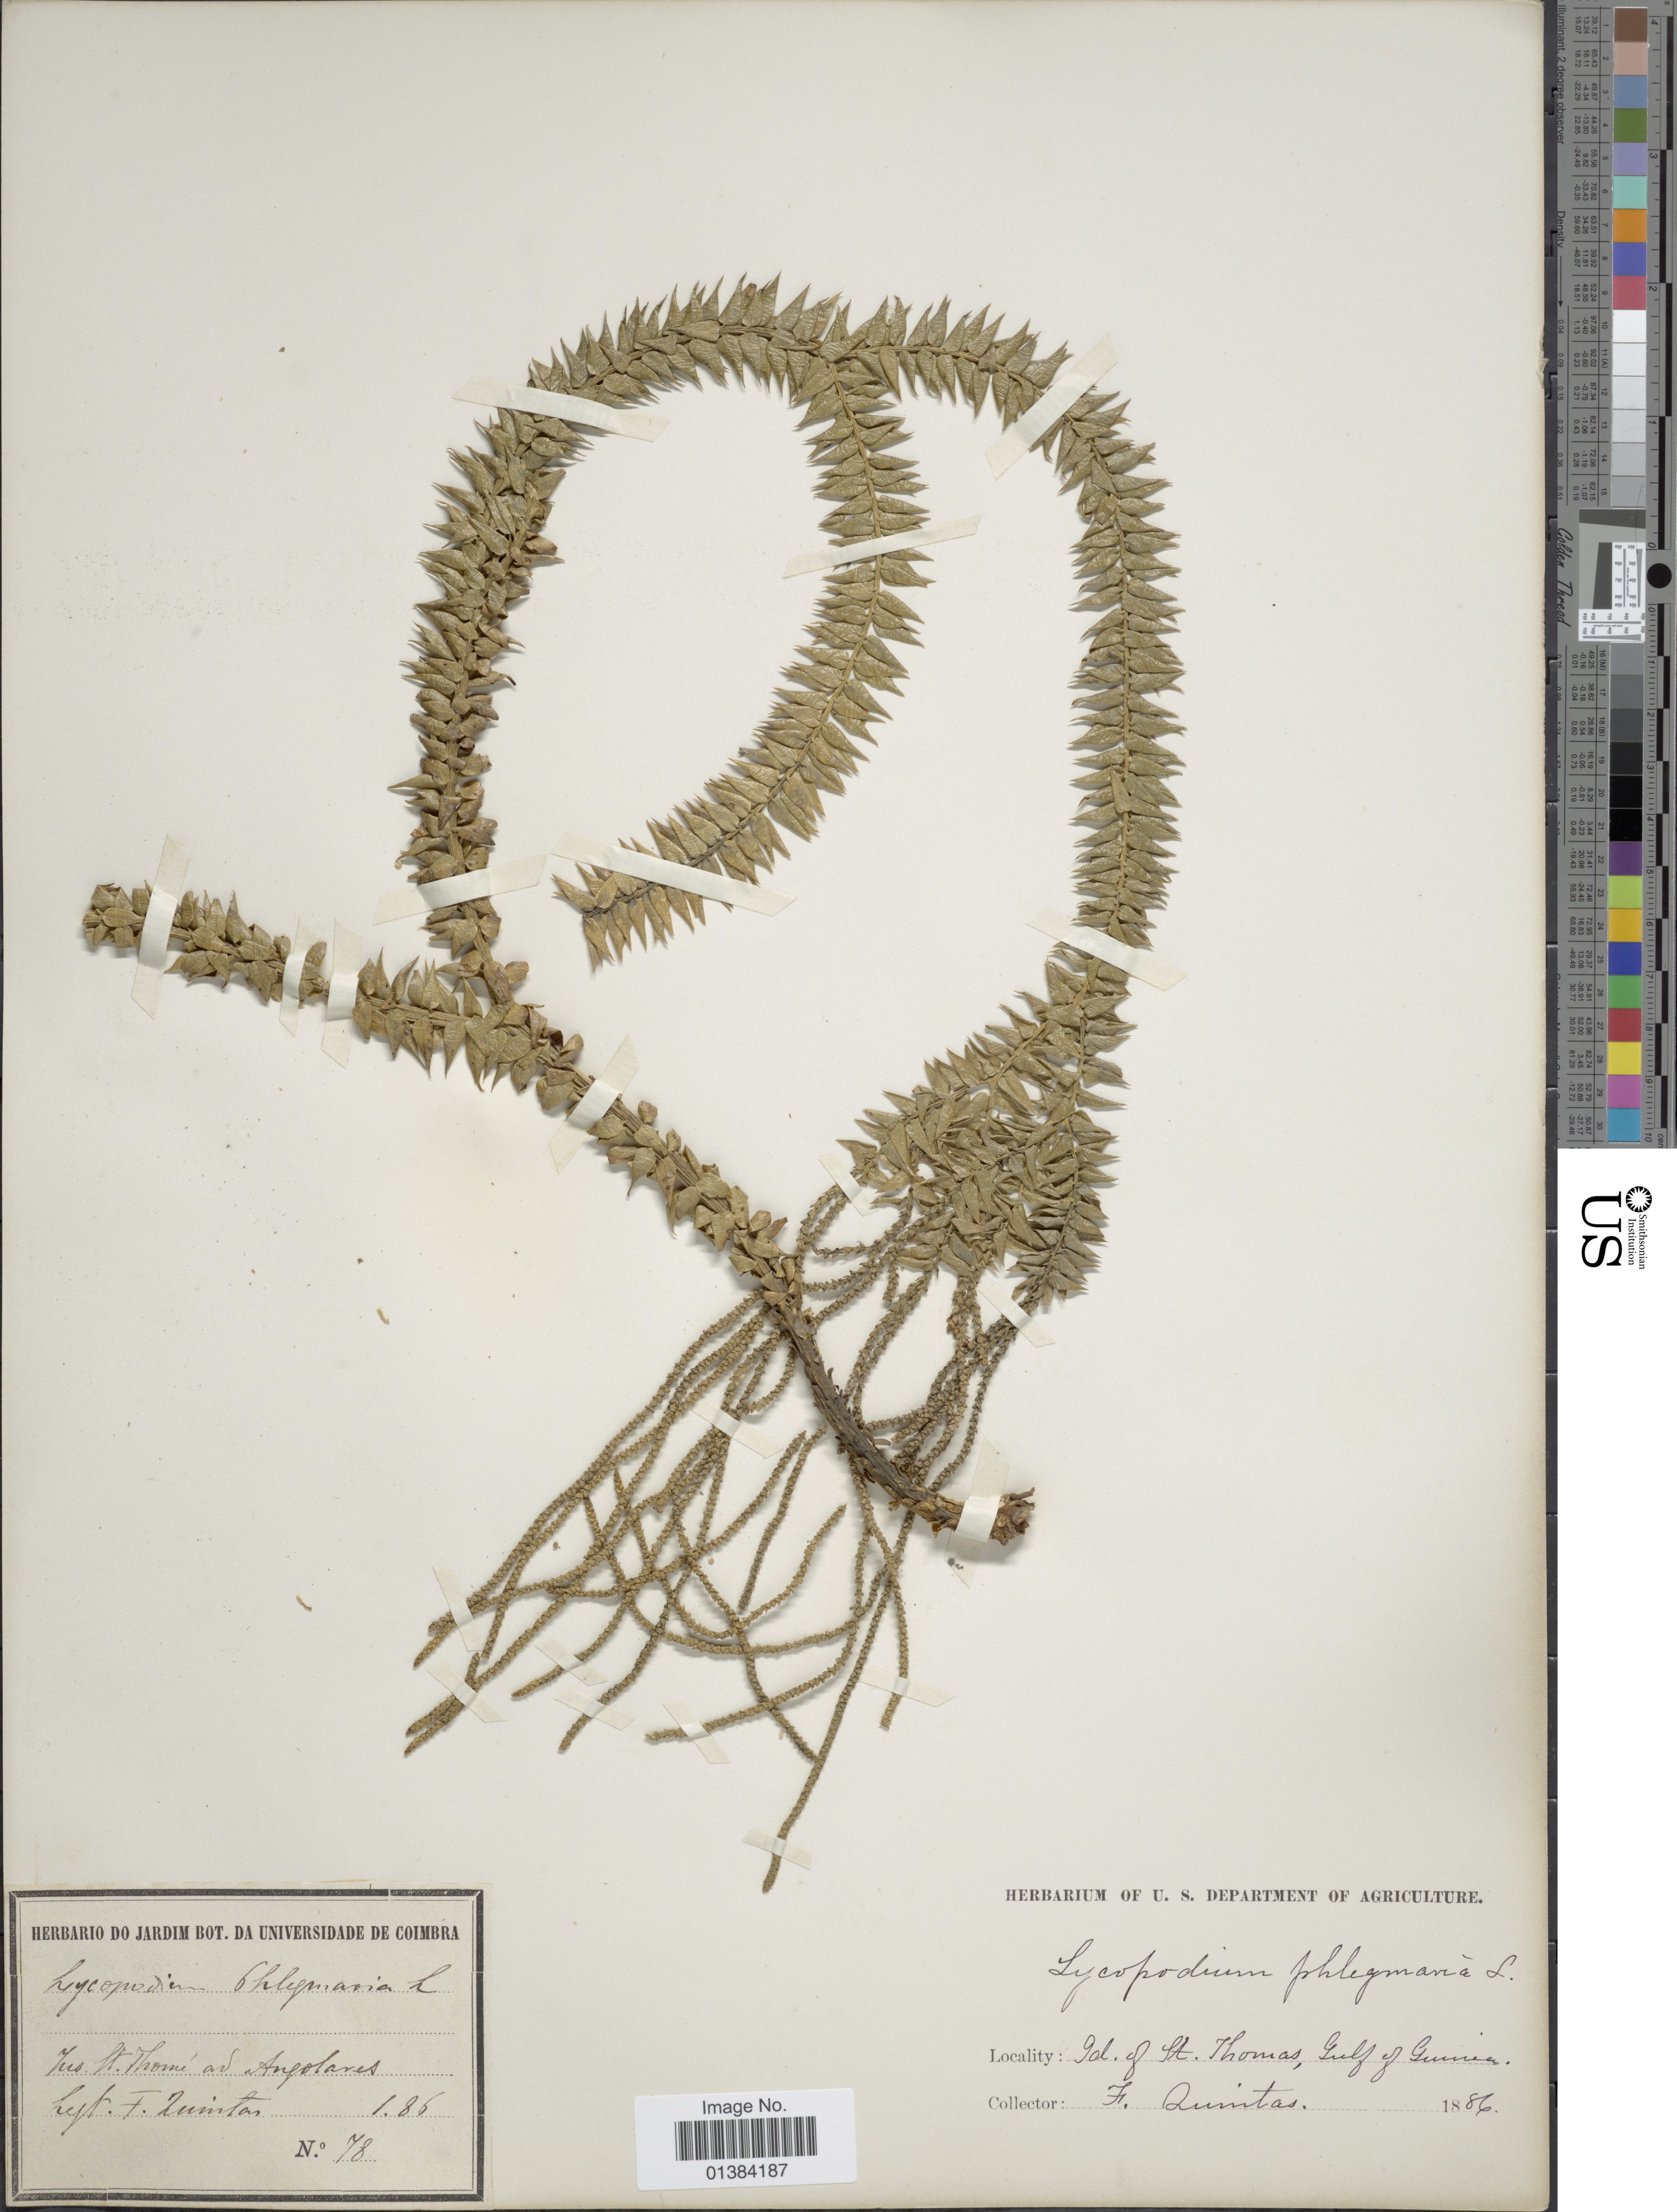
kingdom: Plantae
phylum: Tracheophyta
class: Lycopodiopsida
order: Lycopodiales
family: Lycopodiaceae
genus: Phlegmariurus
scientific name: Phlegmariurus phlegmaria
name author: (L.) Holub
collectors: F. Quintas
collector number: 78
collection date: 1886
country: São Tomé and Principe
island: São Tomé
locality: Id. of St. Thomas, Gulf of Guinea.